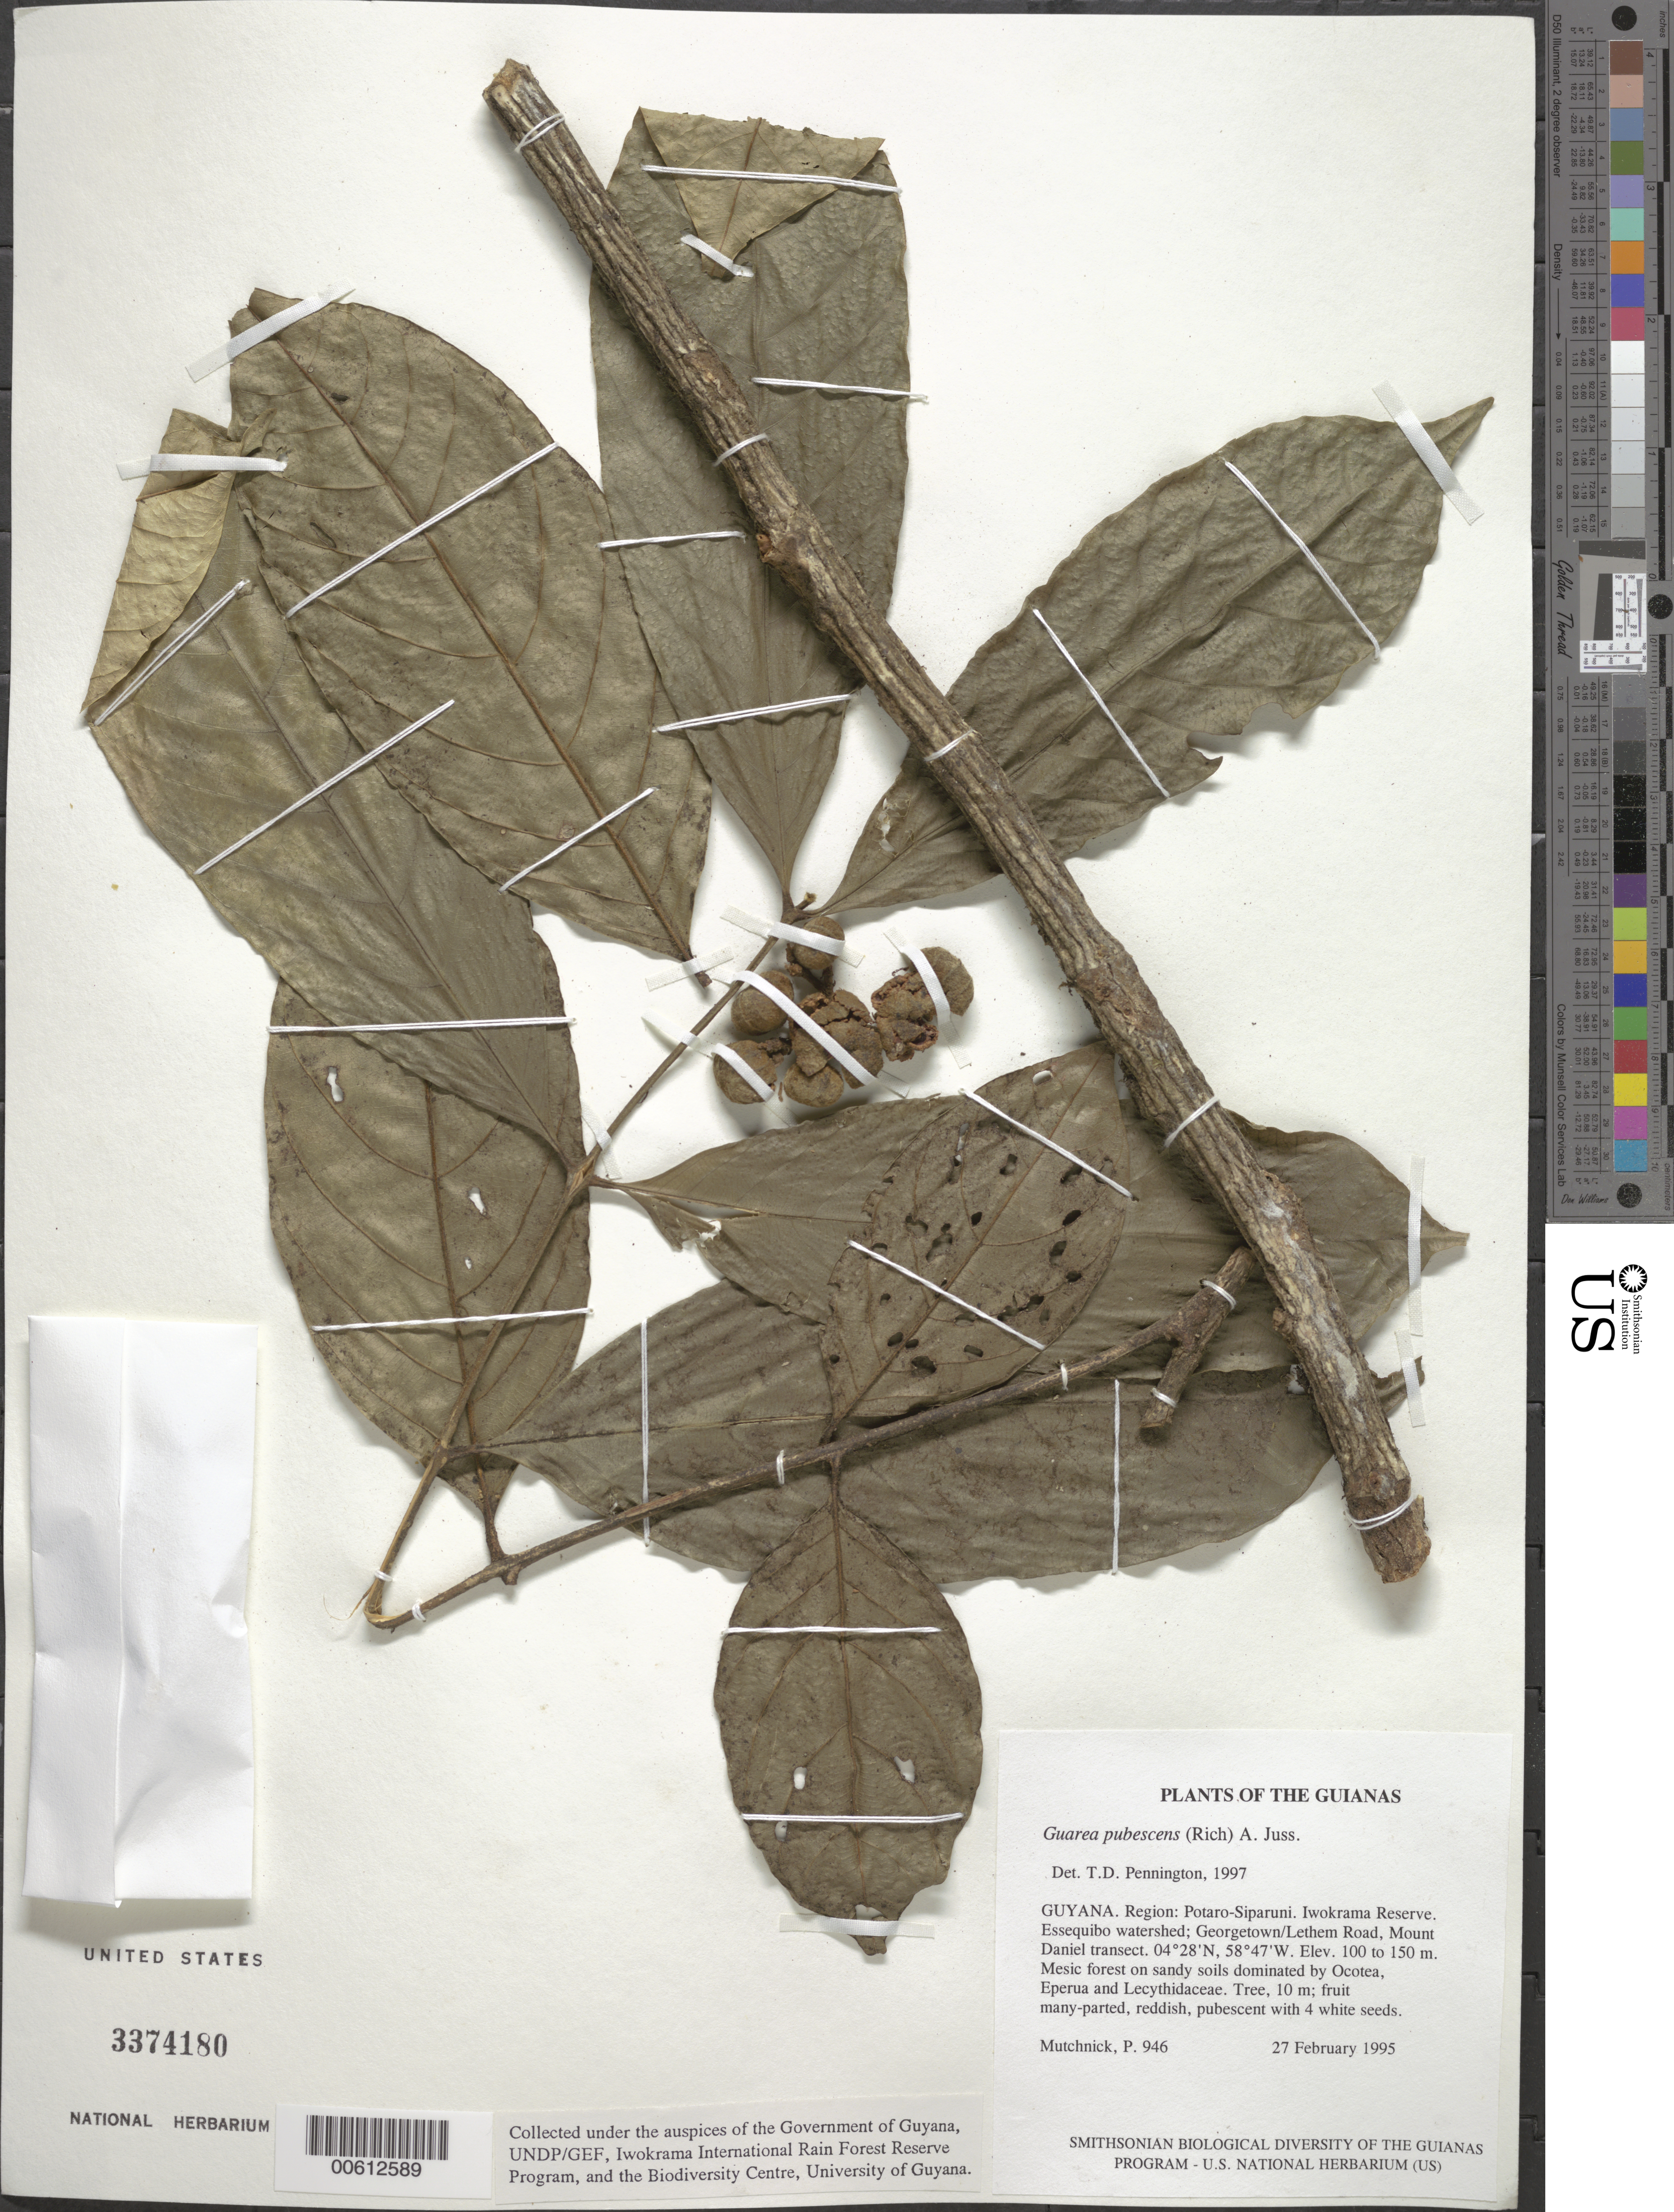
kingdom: Plantae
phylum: Tracheophyta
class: Magnoliopsida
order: Sapindales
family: Meliaceae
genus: Guarea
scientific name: Guarea pubescens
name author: (Rich.) A. Juss.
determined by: Pennington, T. D., (K)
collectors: P. Mutchnick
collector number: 946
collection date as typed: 27 February 1995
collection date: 1995-02-27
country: Guyana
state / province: Potaro-Siparuni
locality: Iwokrama Reserve. Essequibo watershed; Georgetown/Lethem Road, Mount Daniel transect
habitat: Mesic forest on sandy soils dominated by Ocotea, Eperua and Lecythidaceae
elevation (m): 100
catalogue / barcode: US 3374180